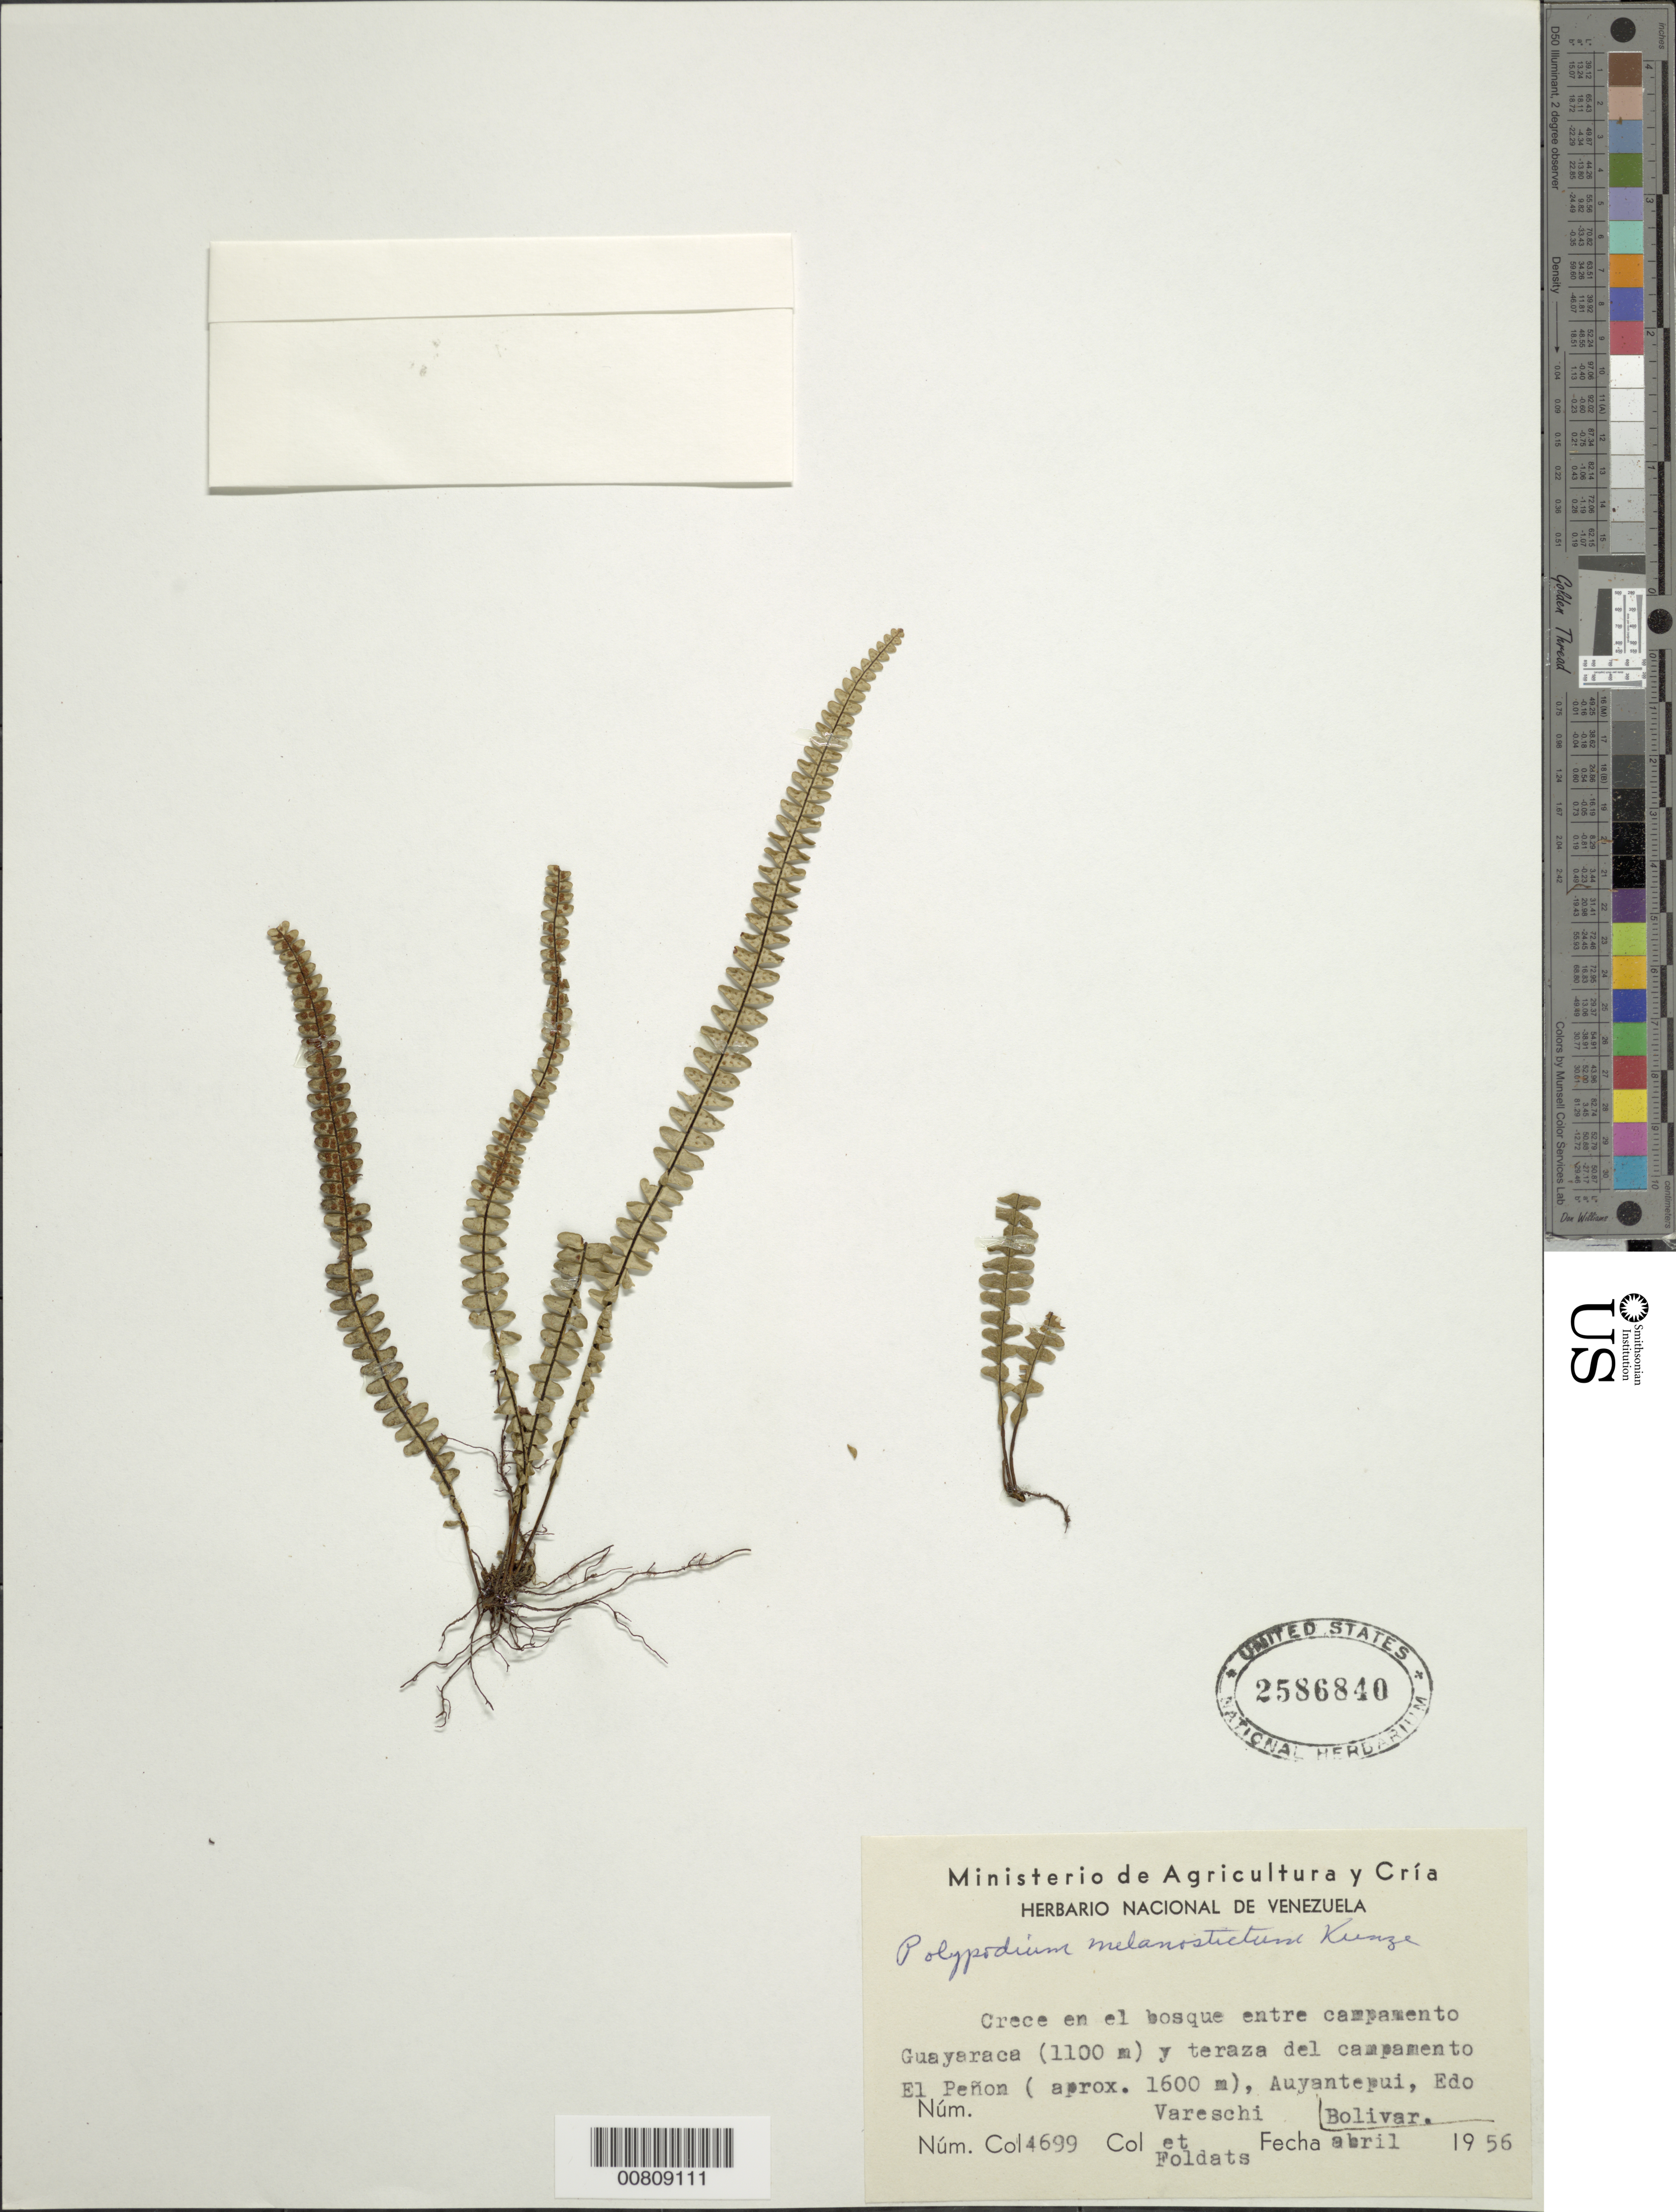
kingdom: Plantae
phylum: Tracheophyta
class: Polypodiopsida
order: Polypodiales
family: Polypodiaceae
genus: Melpomene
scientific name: Melpomene melanosticta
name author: (Kunze) A.R. Sm. & R.C. Moran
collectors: V. Vareschi & E. Foldats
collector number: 4699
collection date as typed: Apr-56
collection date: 1956-04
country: Venezuela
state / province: Bolívar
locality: Auyan-tepuí, between Guayaraca camp and El Peñon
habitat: Crece en el bosque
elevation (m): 1100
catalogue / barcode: US 2586840